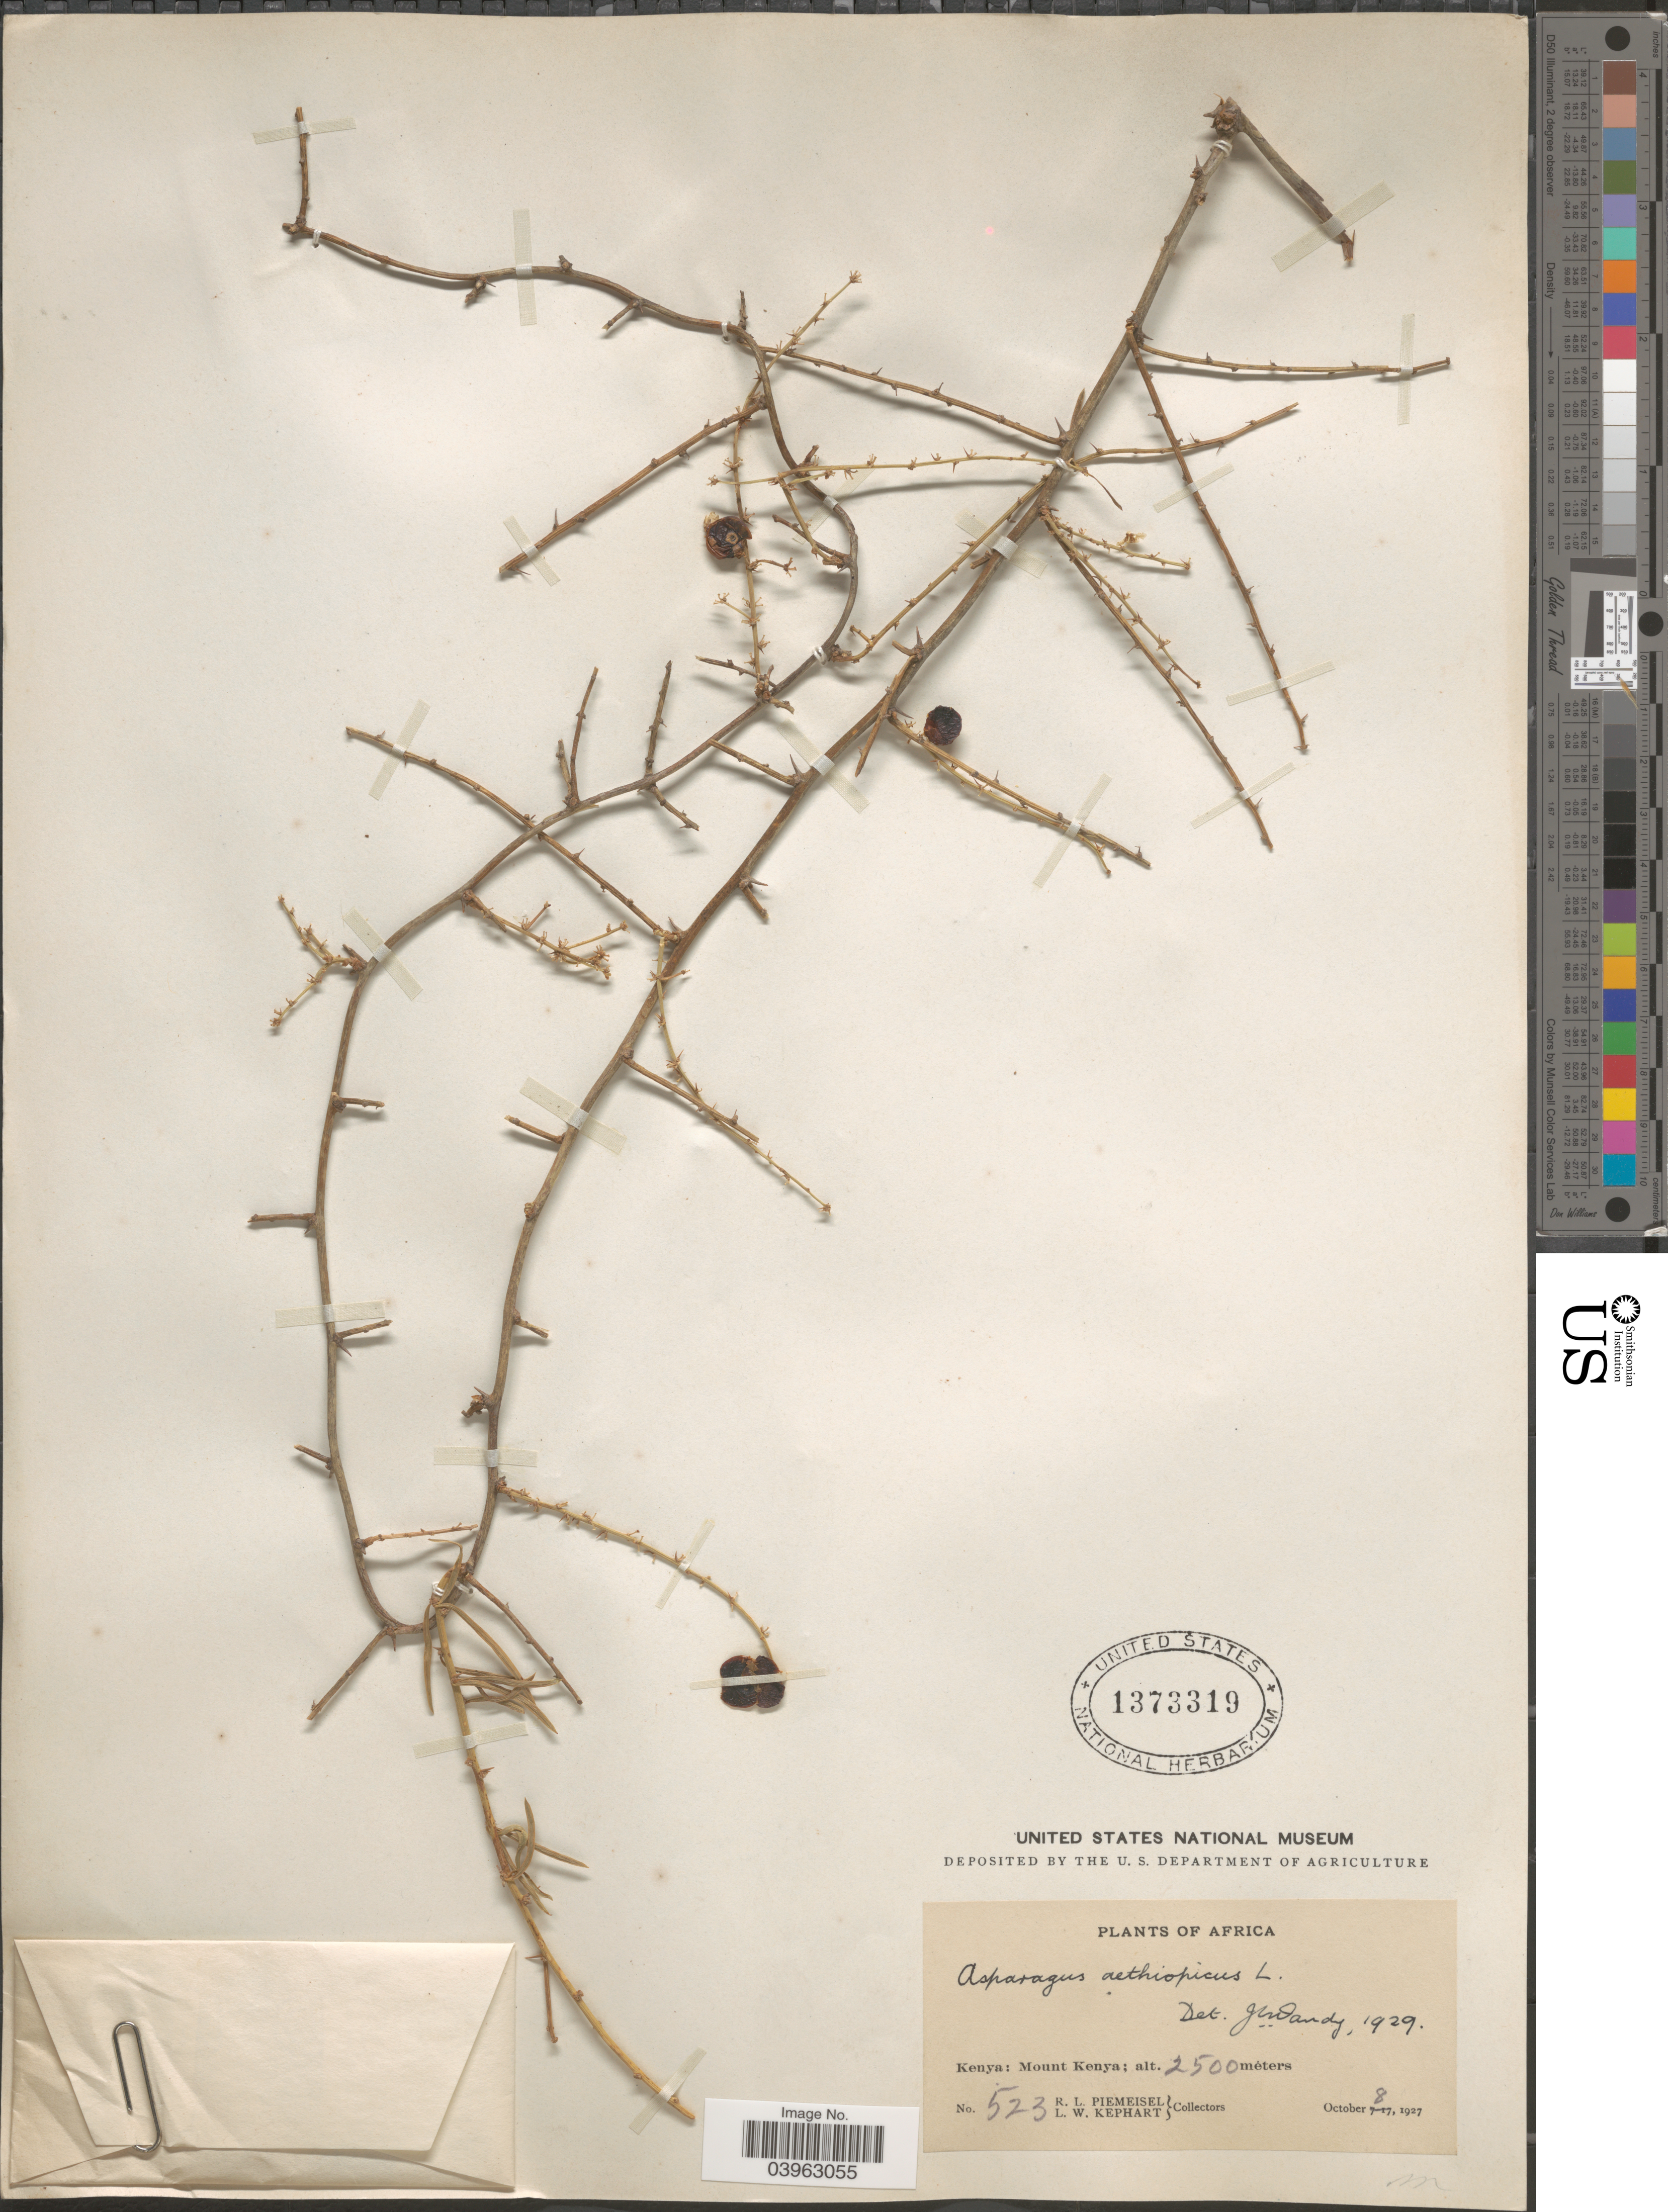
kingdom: Plantae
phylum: Tracheophyta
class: Liliopsida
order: Asparagales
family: Asparagaceae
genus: Asparagus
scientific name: Asparagus aethiopicus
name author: L.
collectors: R. L. Piemeisel & L. W. Kephart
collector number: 523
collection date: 1927-10-08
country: Kenya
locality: Mount Kenya.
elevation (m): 2500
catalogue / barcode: US 1373319